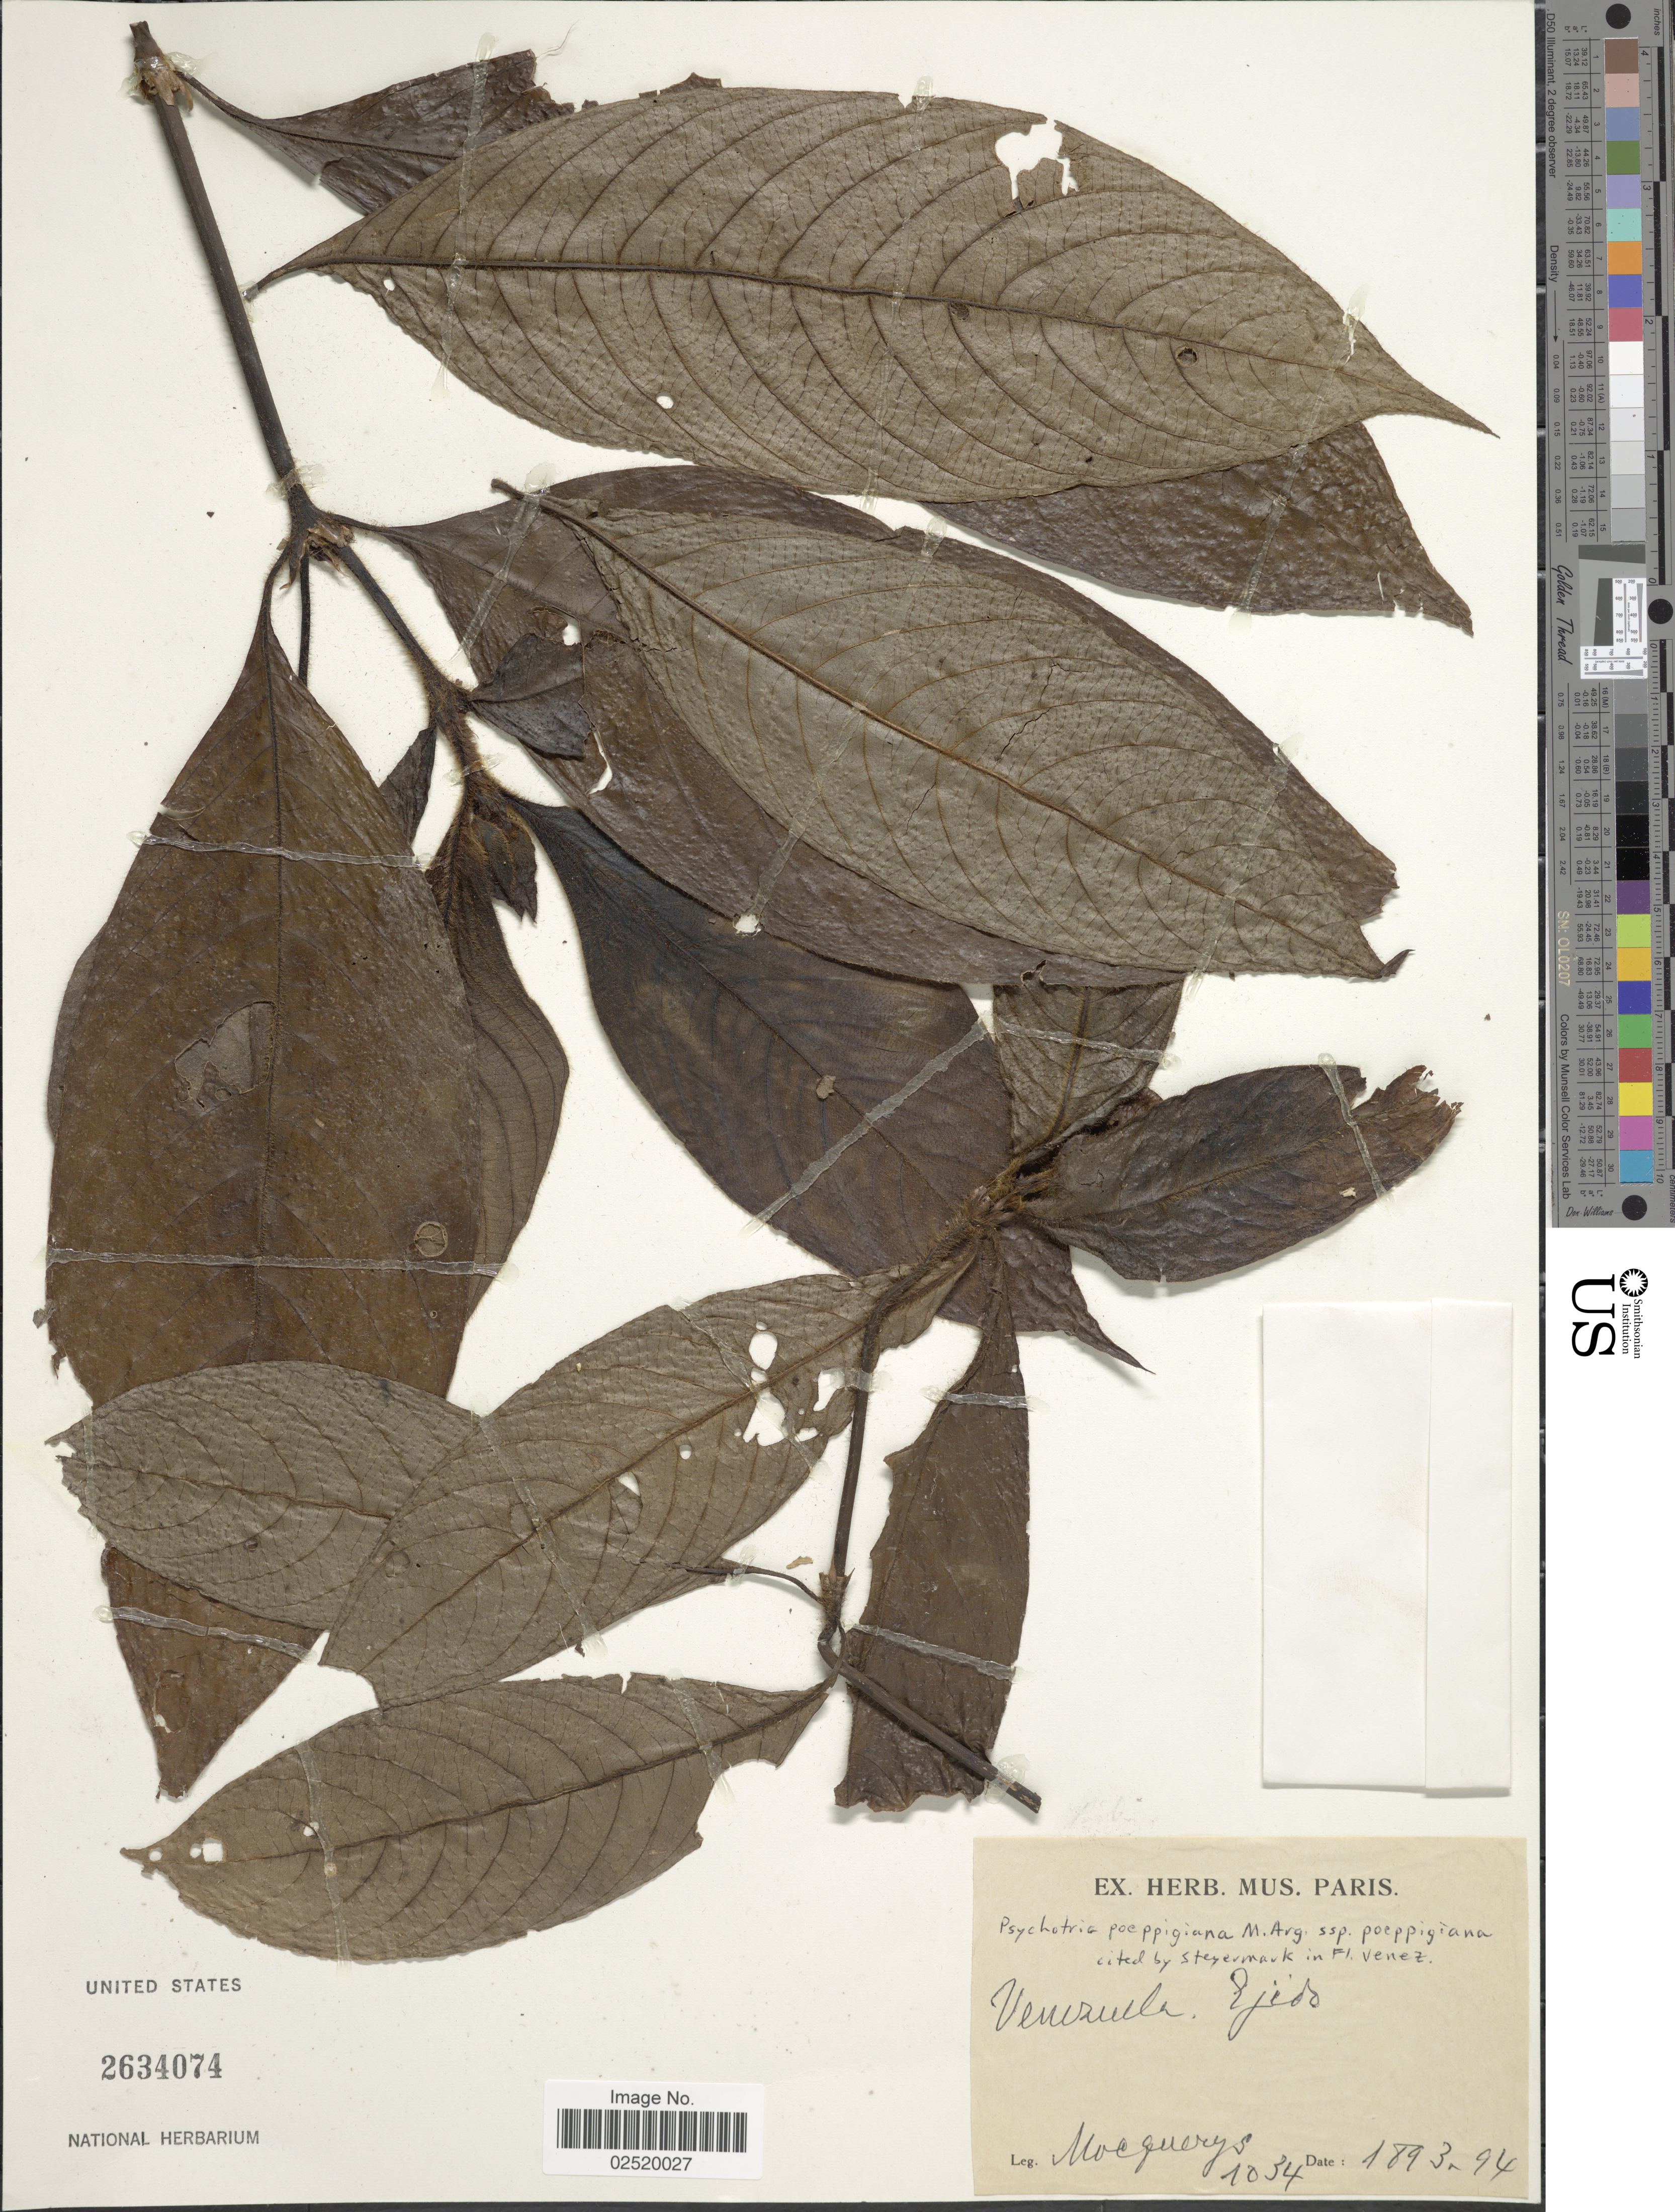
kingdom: Plantae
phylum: Tracheophyta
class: Magnoliopsida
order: Gentianales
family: Rubiaceae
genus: Psychotria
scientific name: Psychotria poeppigiana subsp. poeppigiana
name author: Müll. Arg.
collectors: A. Mocquerys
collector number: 1034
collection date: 1893/1894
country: Venezuela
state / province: Mérida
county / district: Campo Elías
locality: Ejido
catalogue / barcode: US 2634074